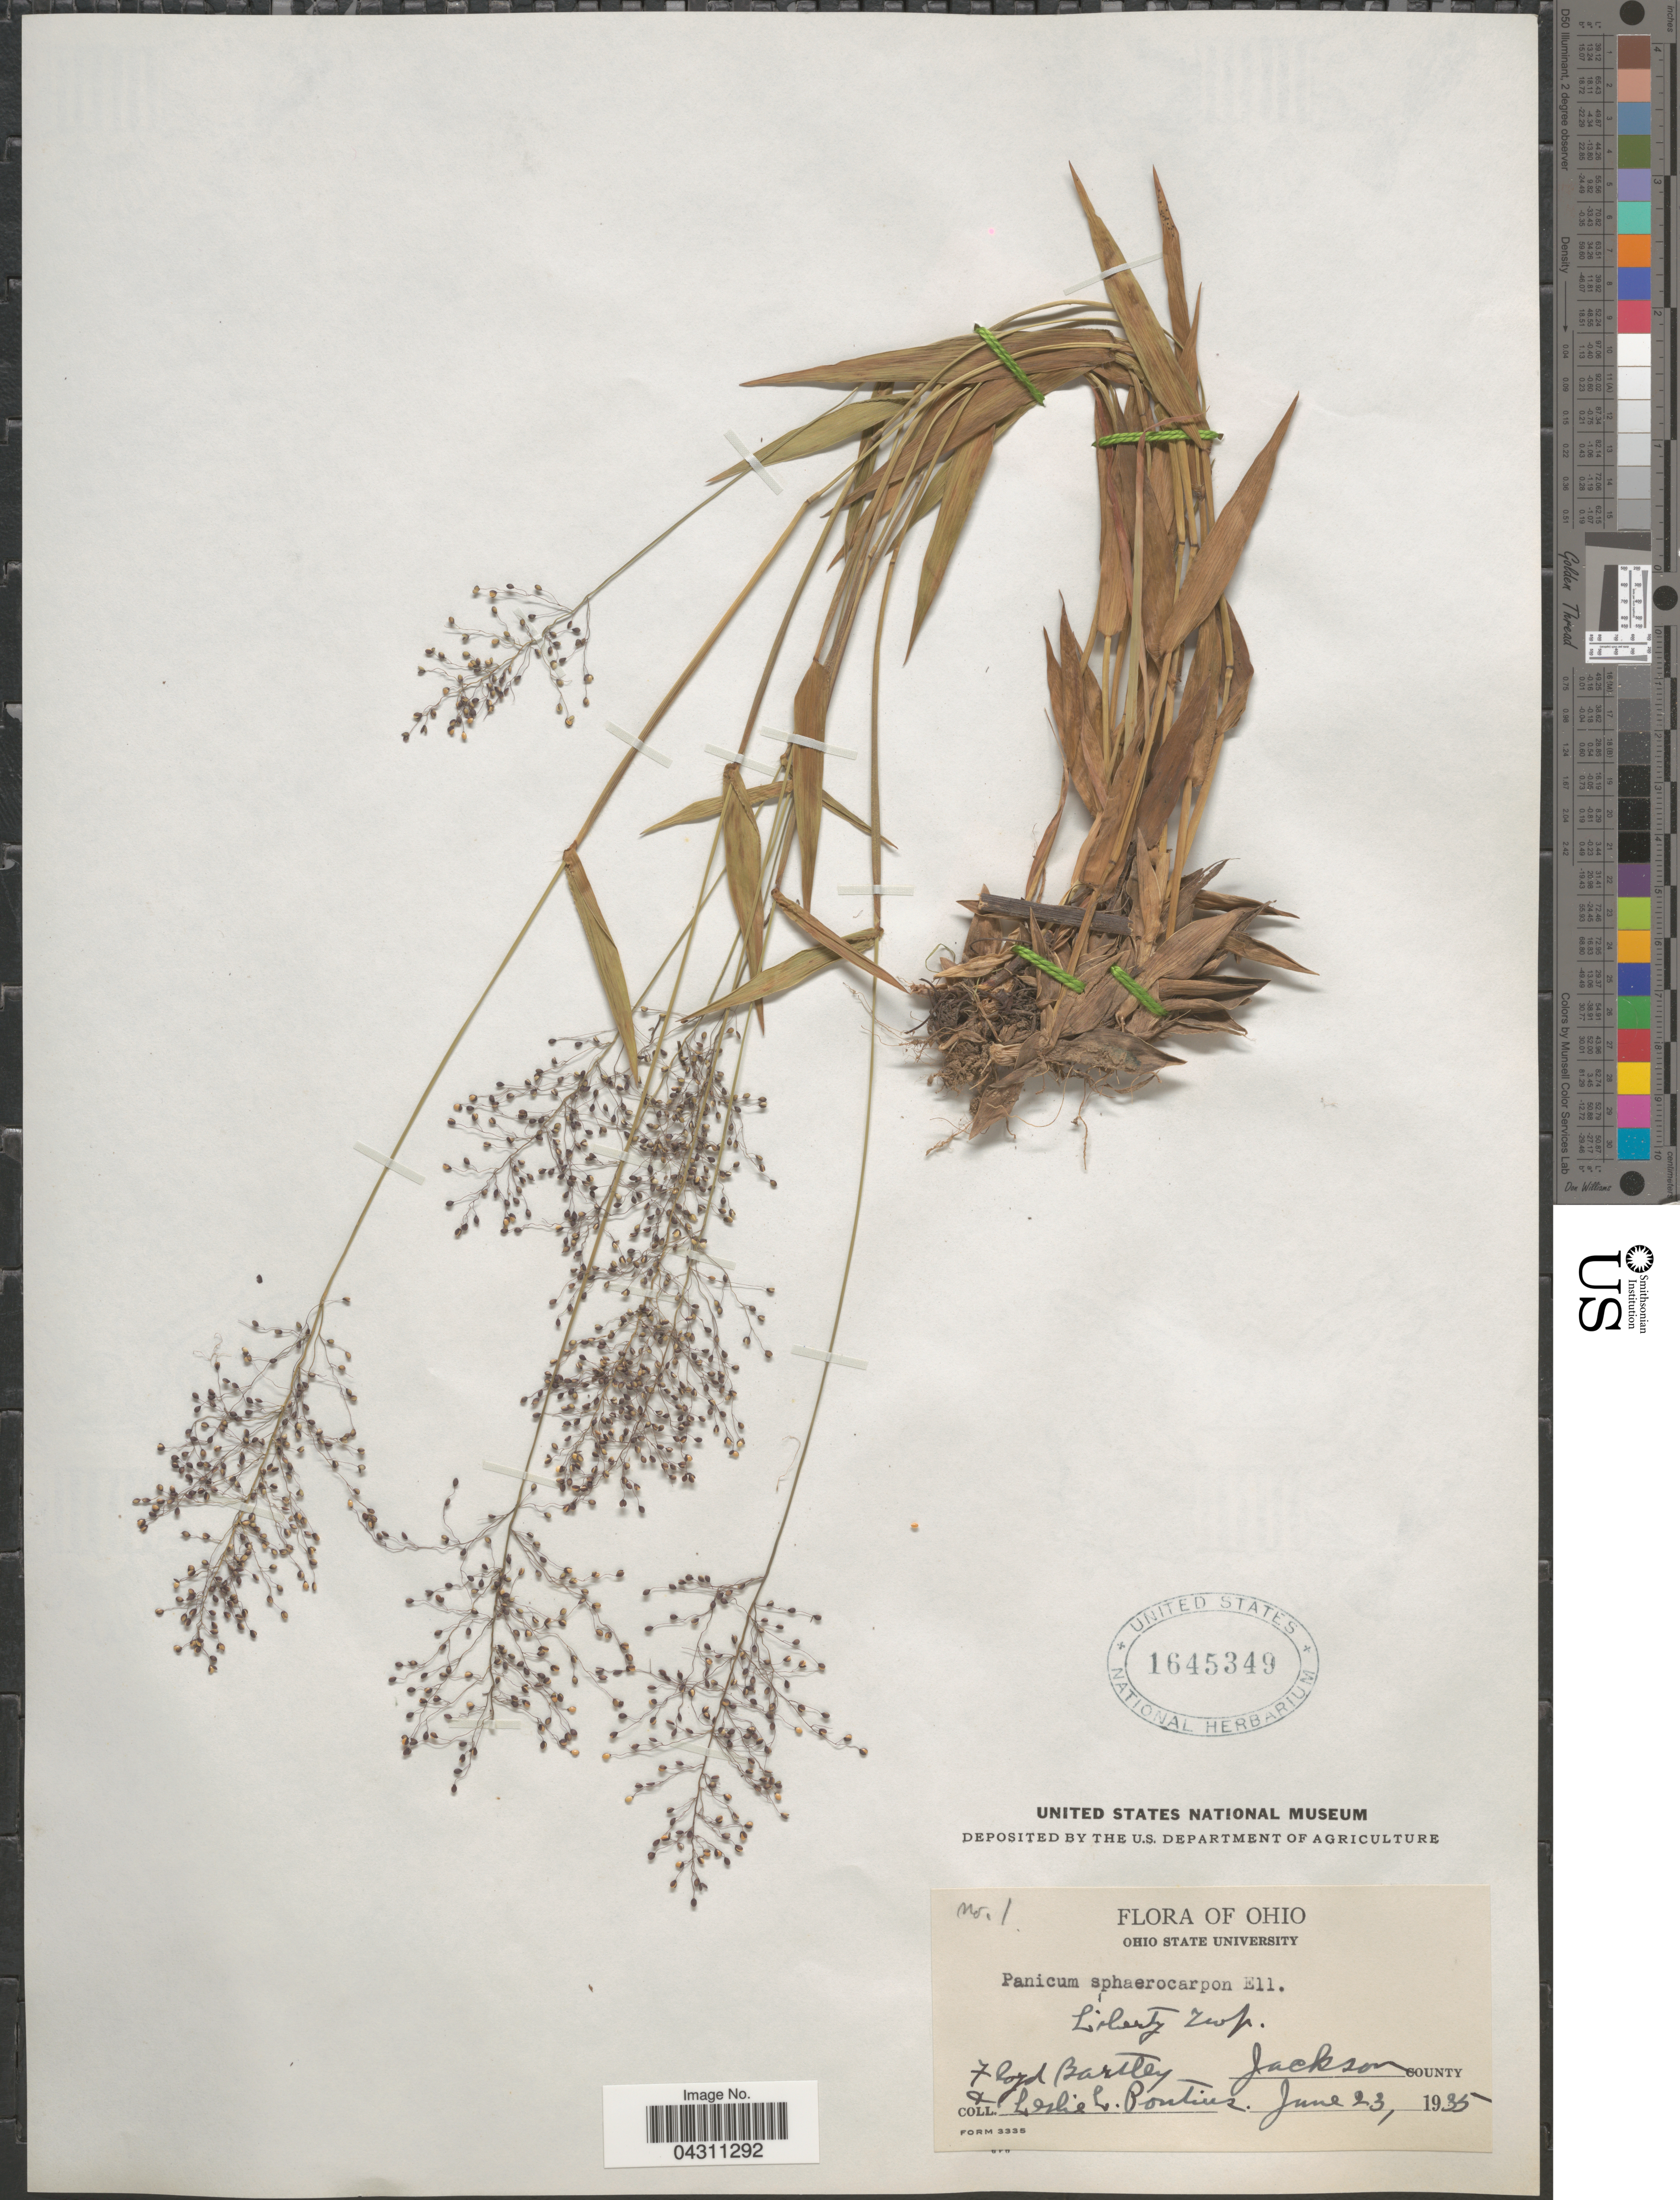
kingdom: Plantae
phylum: Tracheophyta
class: Liliopsida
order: Poales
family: Poaceae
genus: Dichanthelium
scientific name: Dichanthelium sphaerocarpon var. sphaerocarpon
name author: (Elliott) Gould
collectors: F. Bartley & L. Pontius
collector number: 1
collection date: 1935-06-23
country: United States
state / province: Ohio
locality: Liberty Twp. Jackson County.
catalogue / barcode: US 1645349